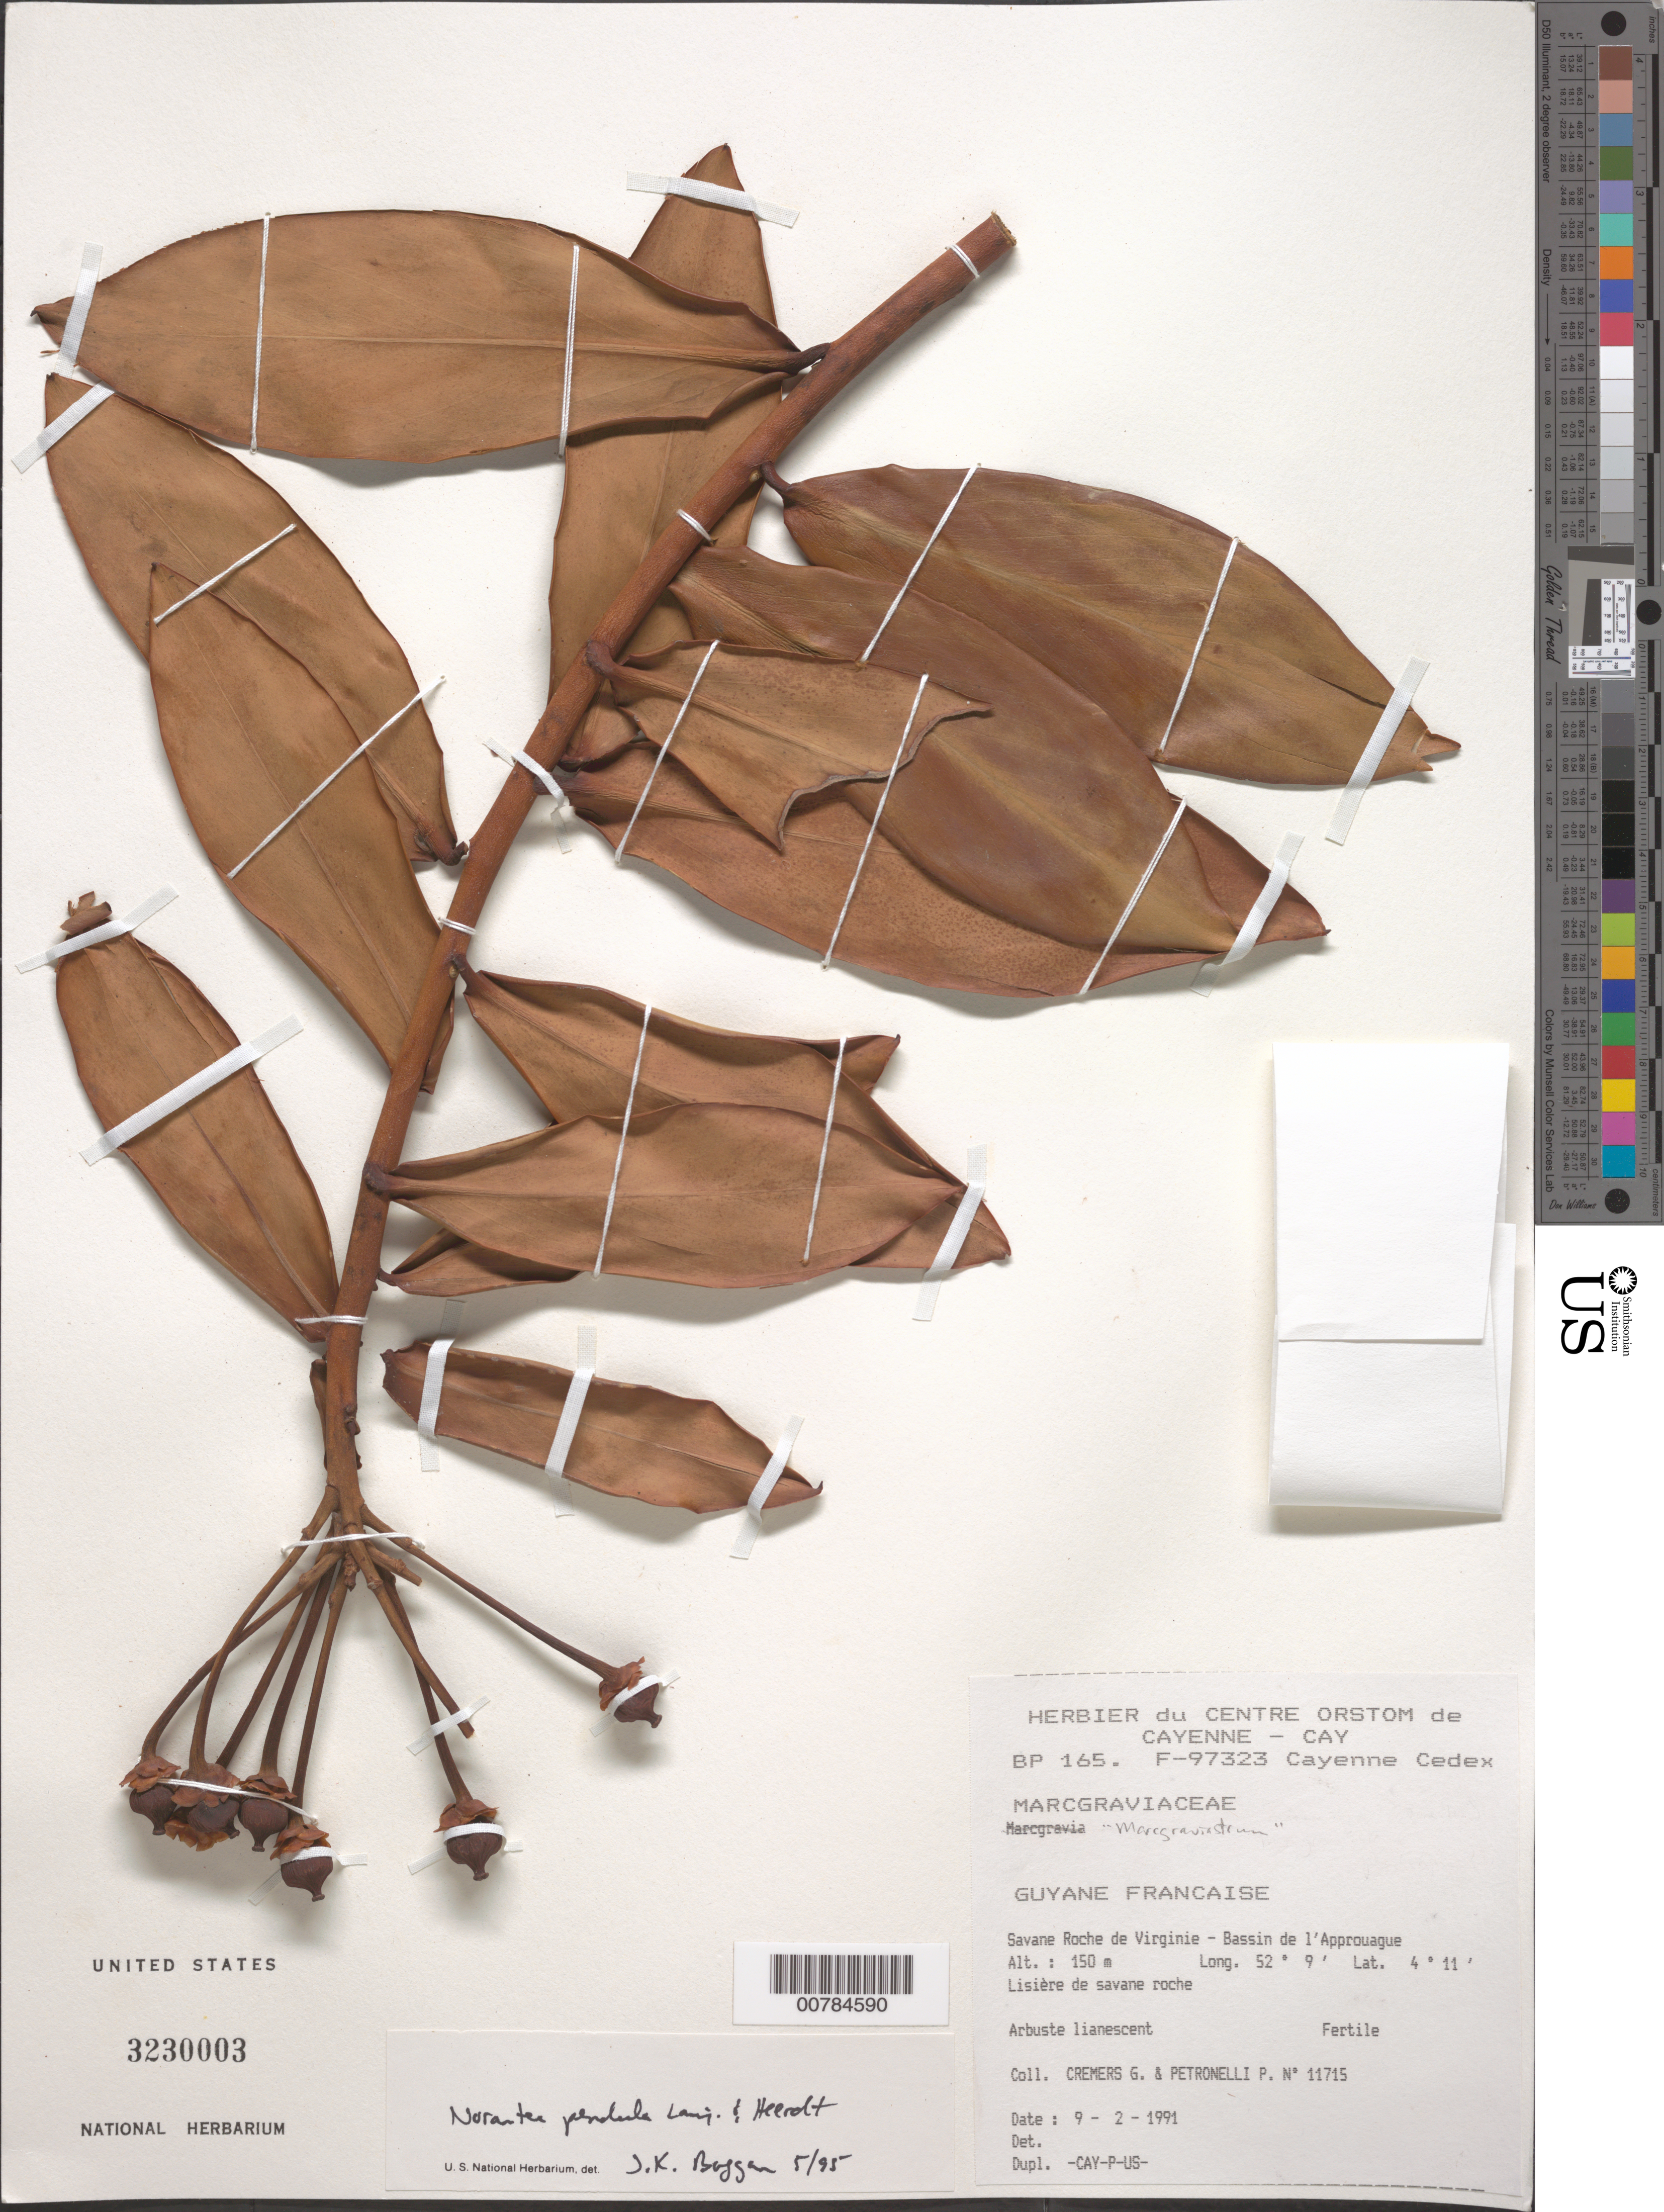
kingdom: Plantae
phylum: Tracheophyta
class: Magnoliopsida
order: Ericales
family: Marcgraviaceae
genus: Marcgraviastrum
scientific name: Marcgraviastrum pendulum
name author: (Lanj. & Heerdt) Bedell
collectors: G. Cremers & P. Petronelli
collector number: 11715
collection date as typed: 9-Feb-91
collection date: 1991-02-09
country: French Guiana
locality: Savane Roche de Virginie, Bassin de l'Approuague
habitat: Lisiere de savane roche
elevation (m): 150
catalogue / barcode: US 3230003